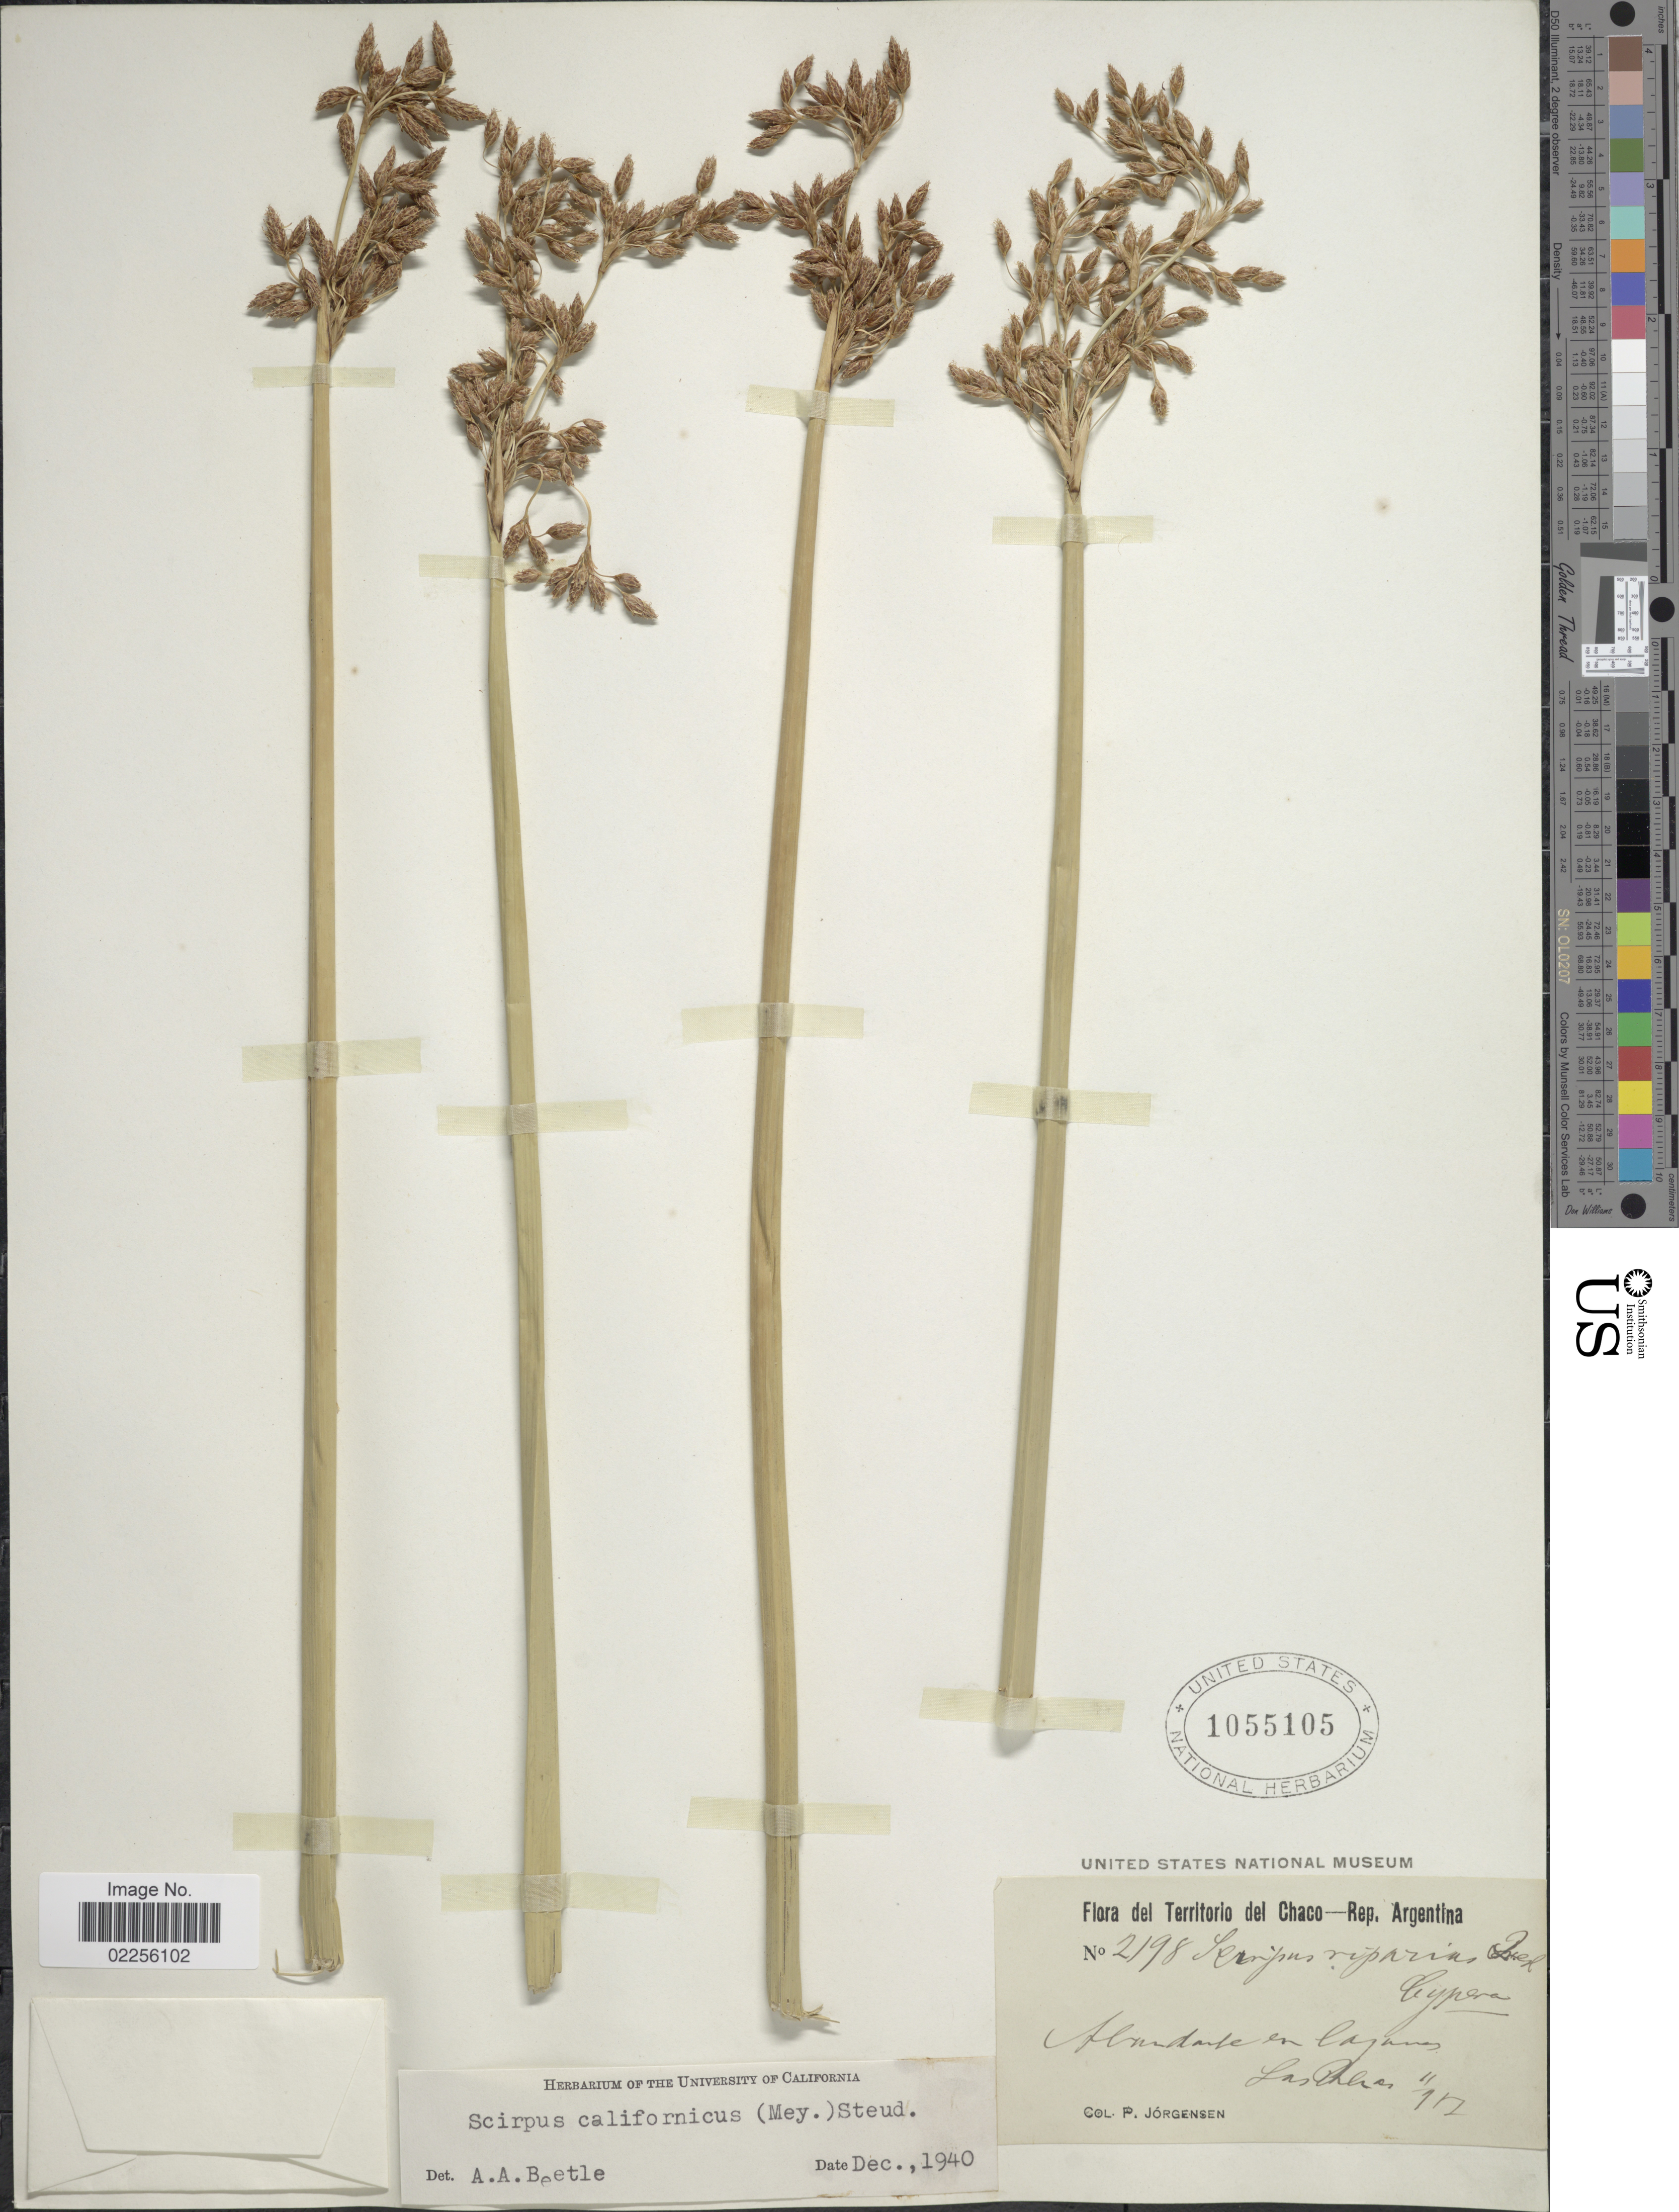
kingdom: Plantae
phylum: Tracheophyta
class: Liliopsida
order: Poales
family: Cyperaceae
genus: Schoenoplectus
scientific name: Schoenoplectus californicus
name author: (C.A. Mey.) Soják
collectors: P. Jörgensen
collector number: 2198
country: Argentina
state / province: Chaco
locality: Rep. Argentina, Abundante en lagunas, Las Palmas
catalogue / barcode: US 1055105